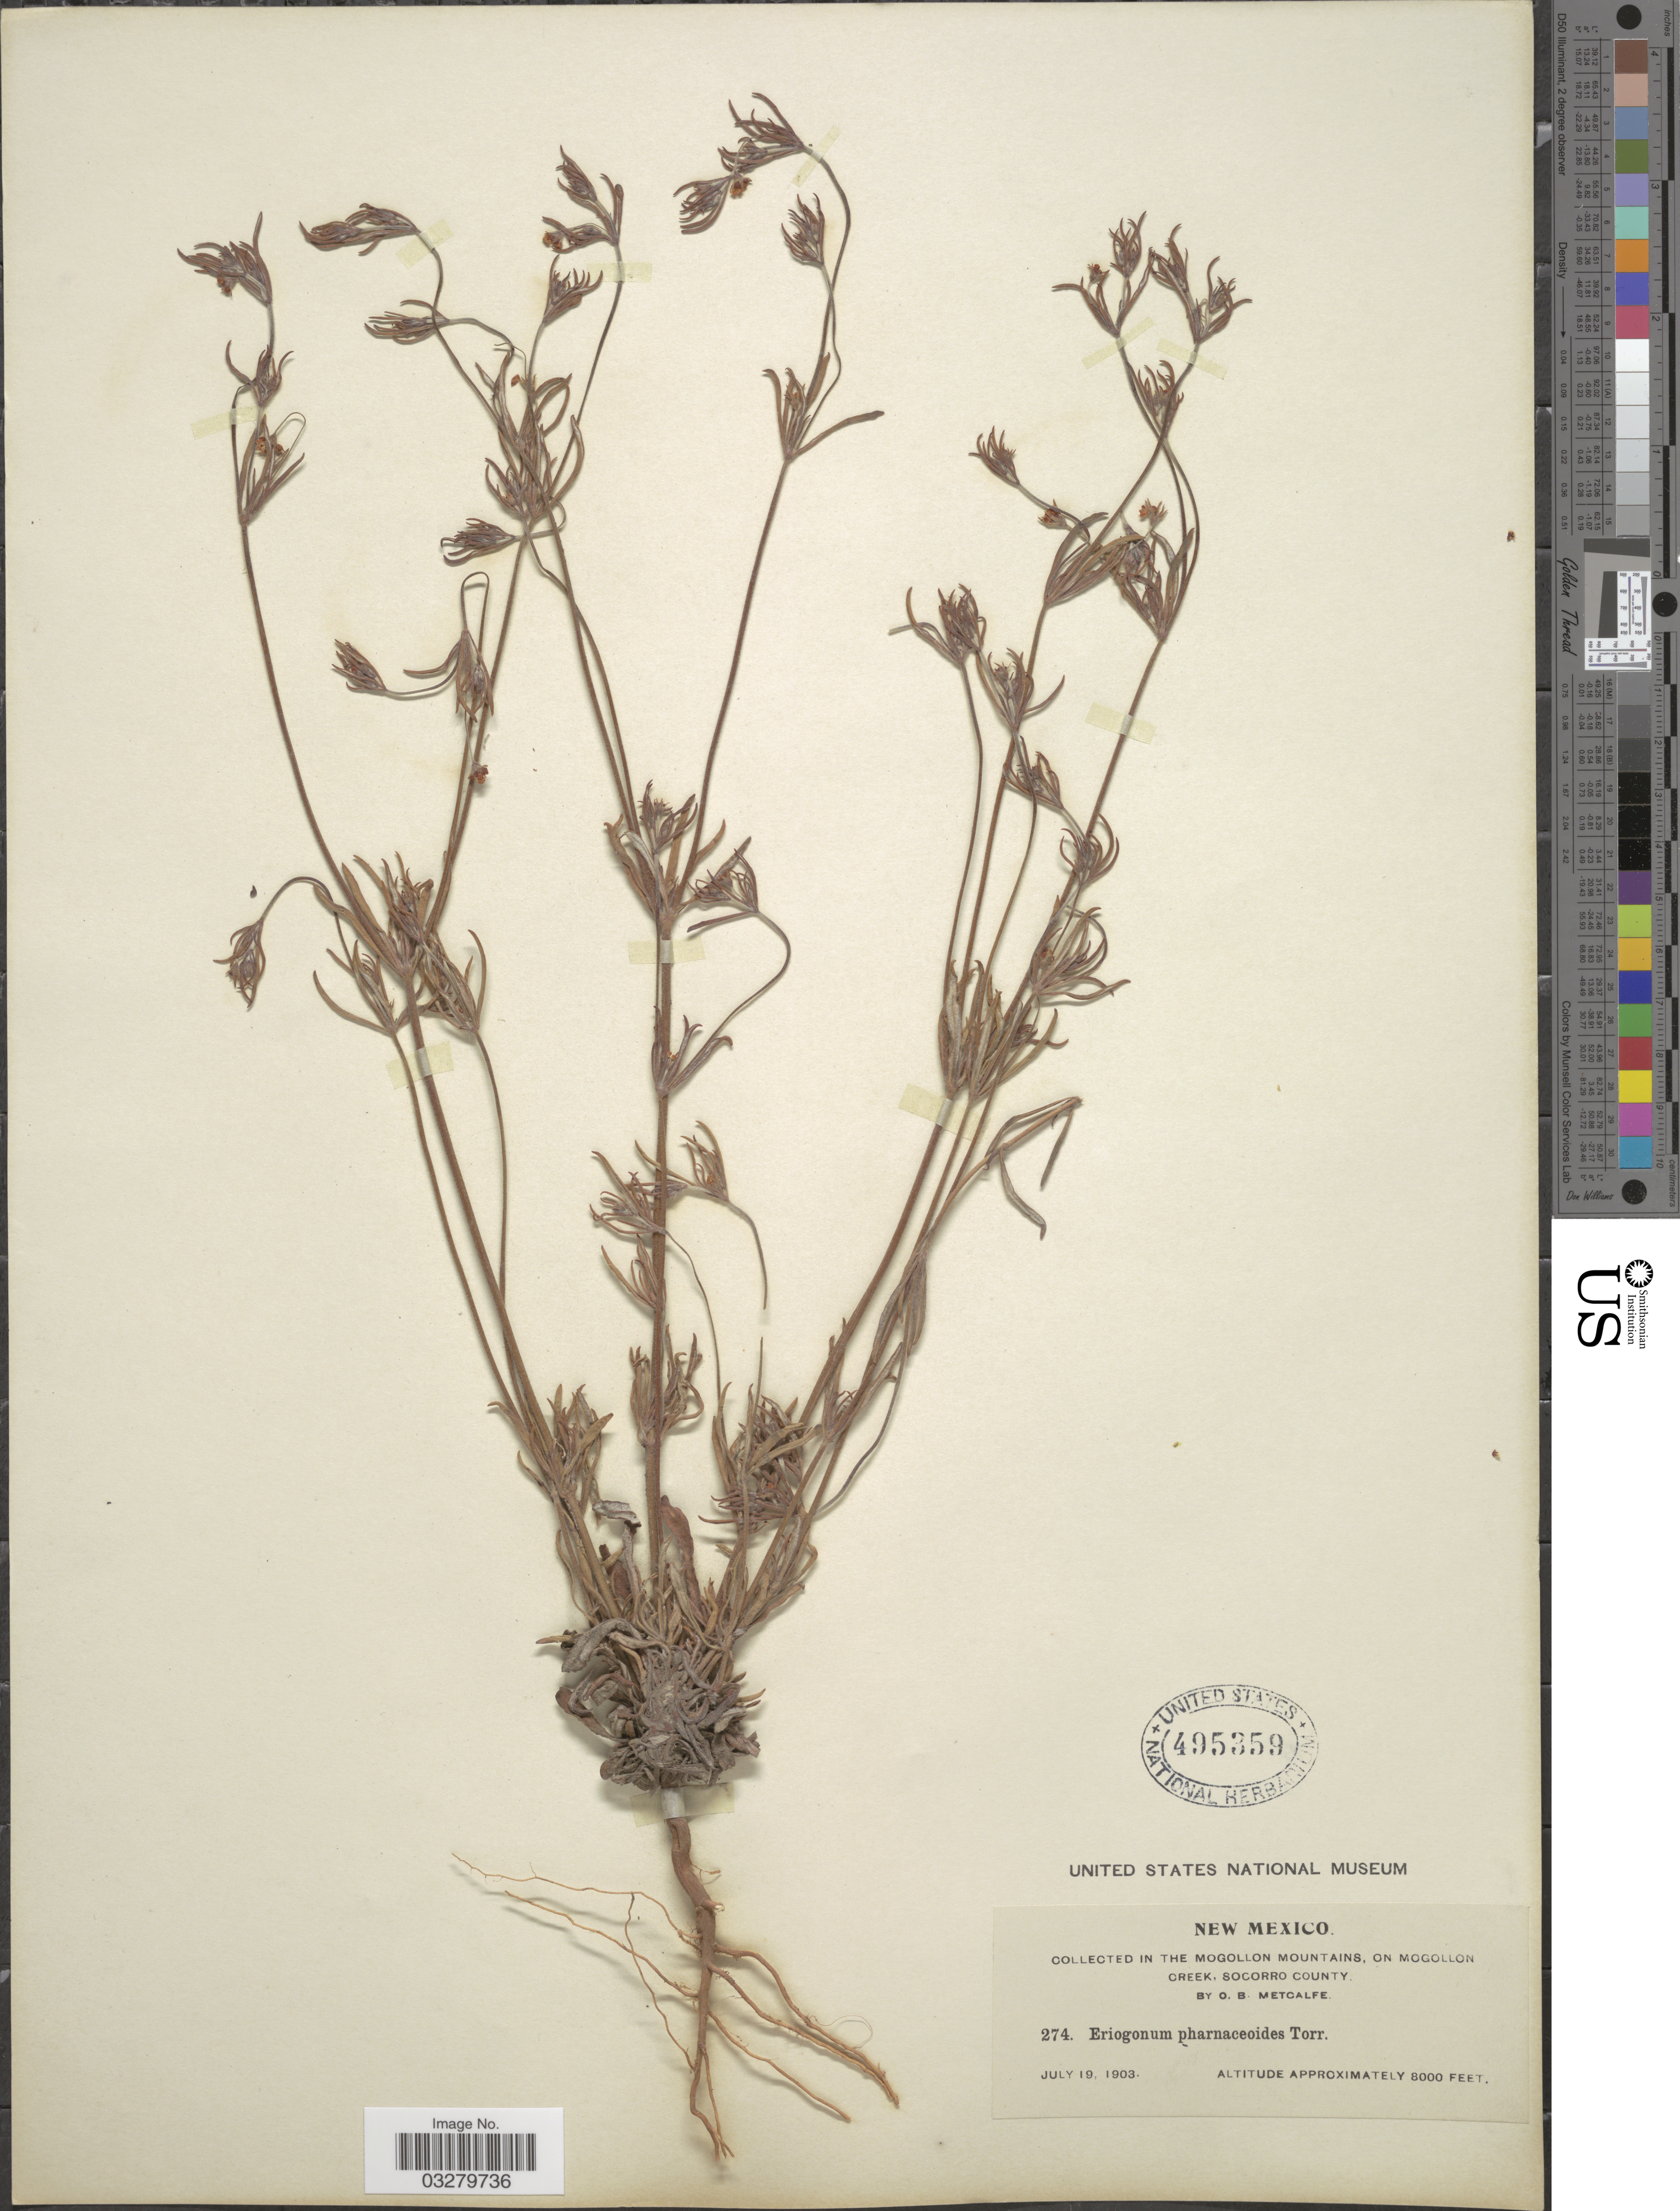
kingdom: Plantae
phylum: Tracheophyta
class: Magnoliopsida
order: Caryophyllales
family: Polygonaceae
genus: Eriogonum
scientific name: Eriogonum pharnaceoides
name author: Torr.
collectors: O. B. Metcalfe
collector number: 274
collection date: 1903-07-19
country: United States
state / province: New Mexico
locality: In the Mogollon Mountains, on Mogollon Creek, Socorro County.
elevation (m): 2438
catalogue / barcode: US 495359